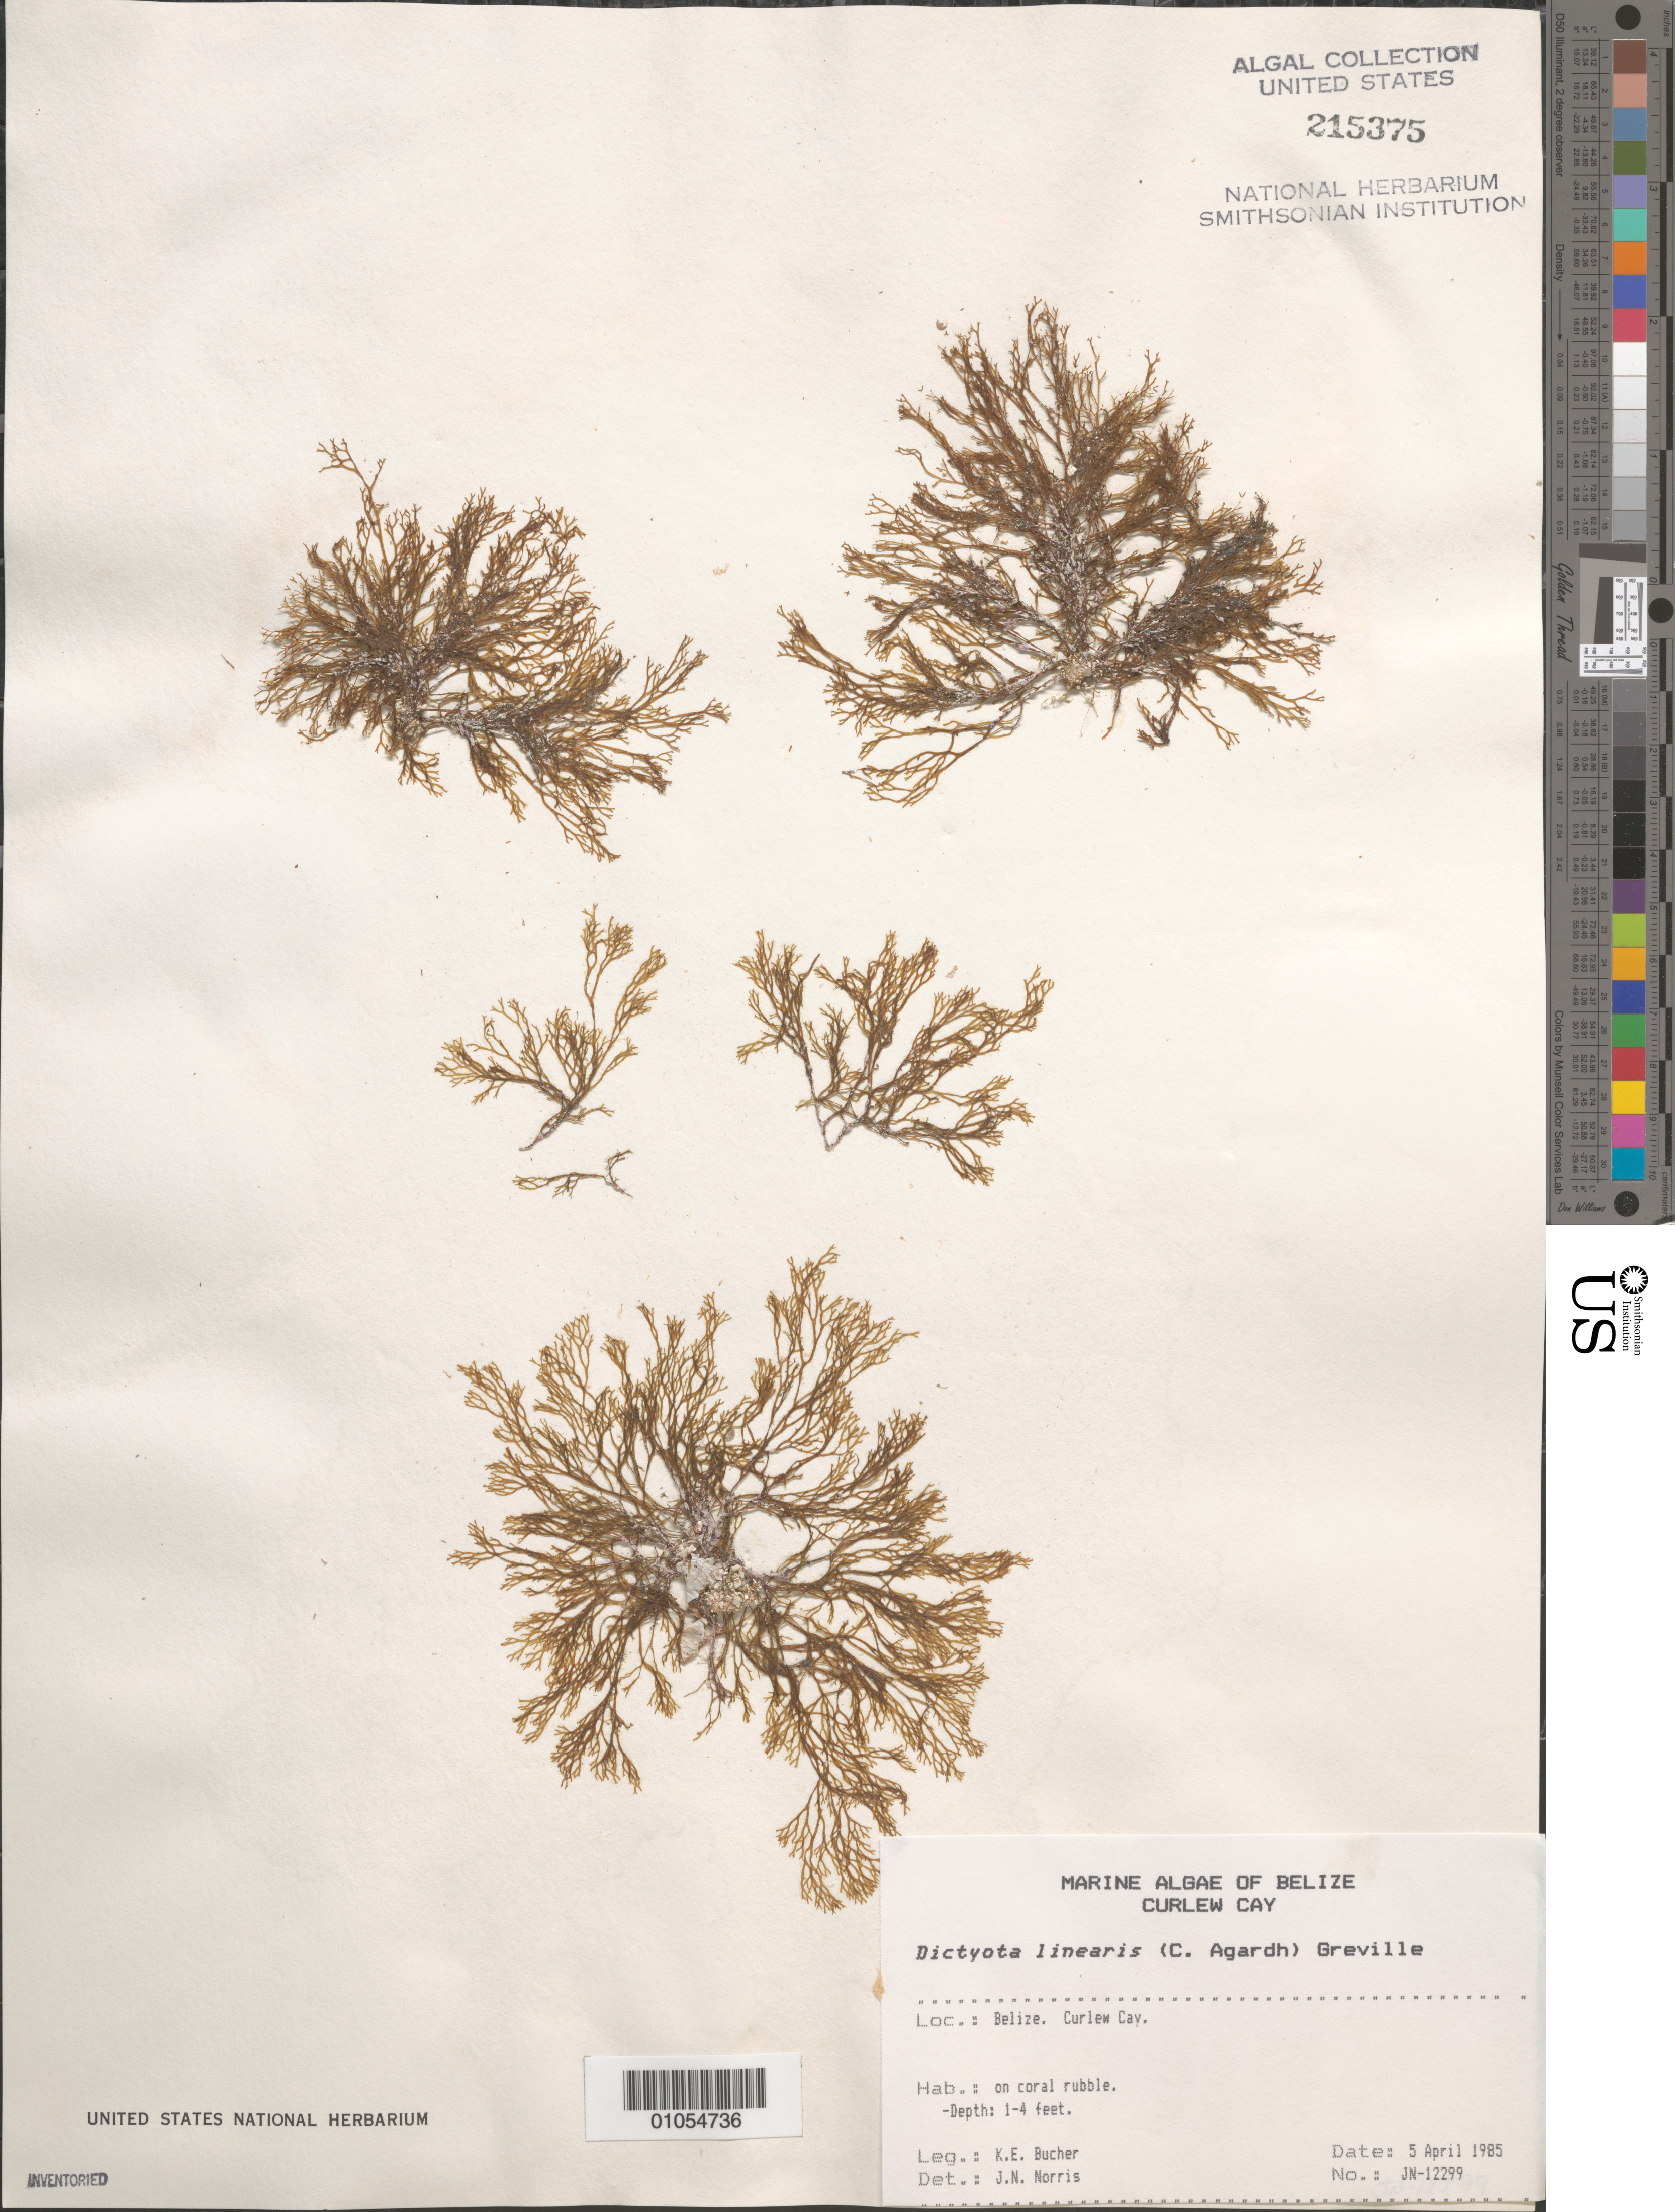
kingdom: Chromista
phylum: Ochrophyta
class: Phaeophyceae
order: Dictyotales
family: Dictyotaceae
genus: Dictyota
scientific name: Dictyota linearis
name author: (C. Agardh) Grev.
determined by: Norris, James N.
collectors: K. E. Bucher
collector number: JN-12299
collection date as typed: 05 Apr 1985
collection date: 1985-04-05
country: Belize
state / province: Stann Creek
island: Curlew Cay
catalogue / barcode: US 215375